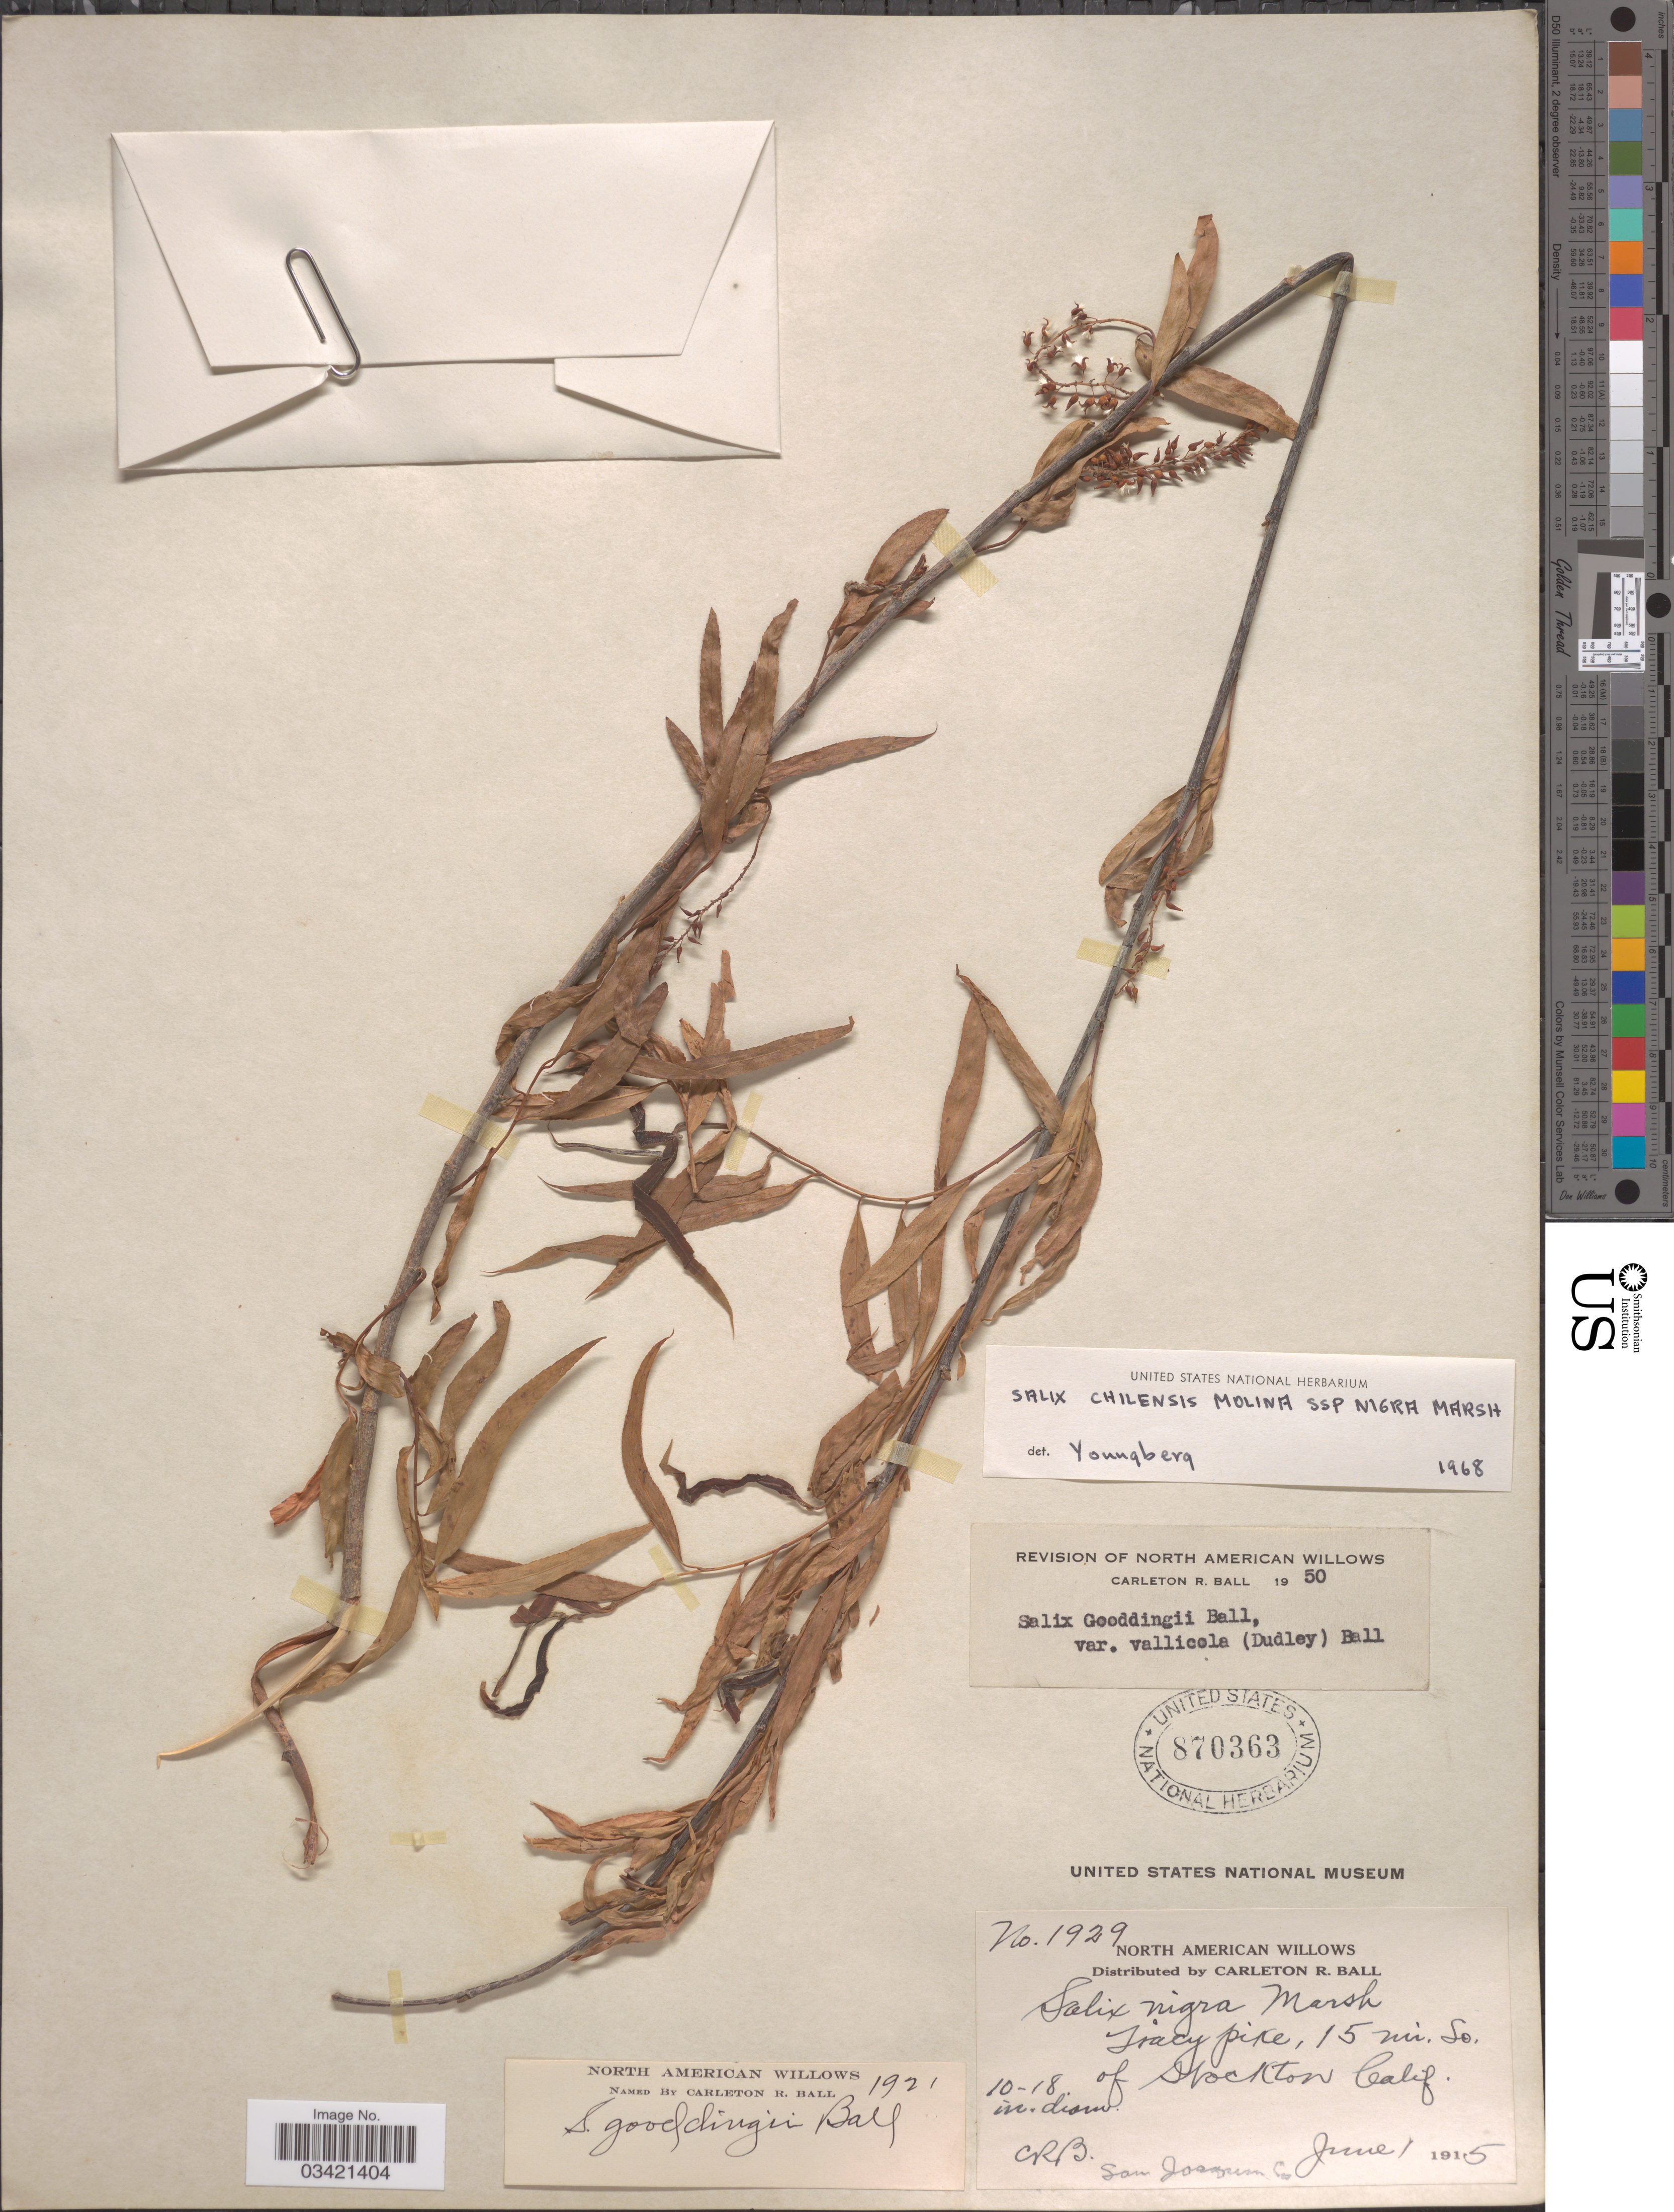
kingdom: Plantae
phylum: Tracheophyta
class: Magnoliopsida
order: Malpighiales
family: Salicaceae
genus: Salix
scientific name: Salix gooddingii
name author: C.R. Ball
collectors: C. R. Ball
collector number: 1929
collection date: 1915-06-01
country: United States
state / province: California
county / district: San Joaquin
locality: Tracy Pike, 15 mi. So. of Stockton. San Joaquin Co.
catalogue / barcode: US 870363